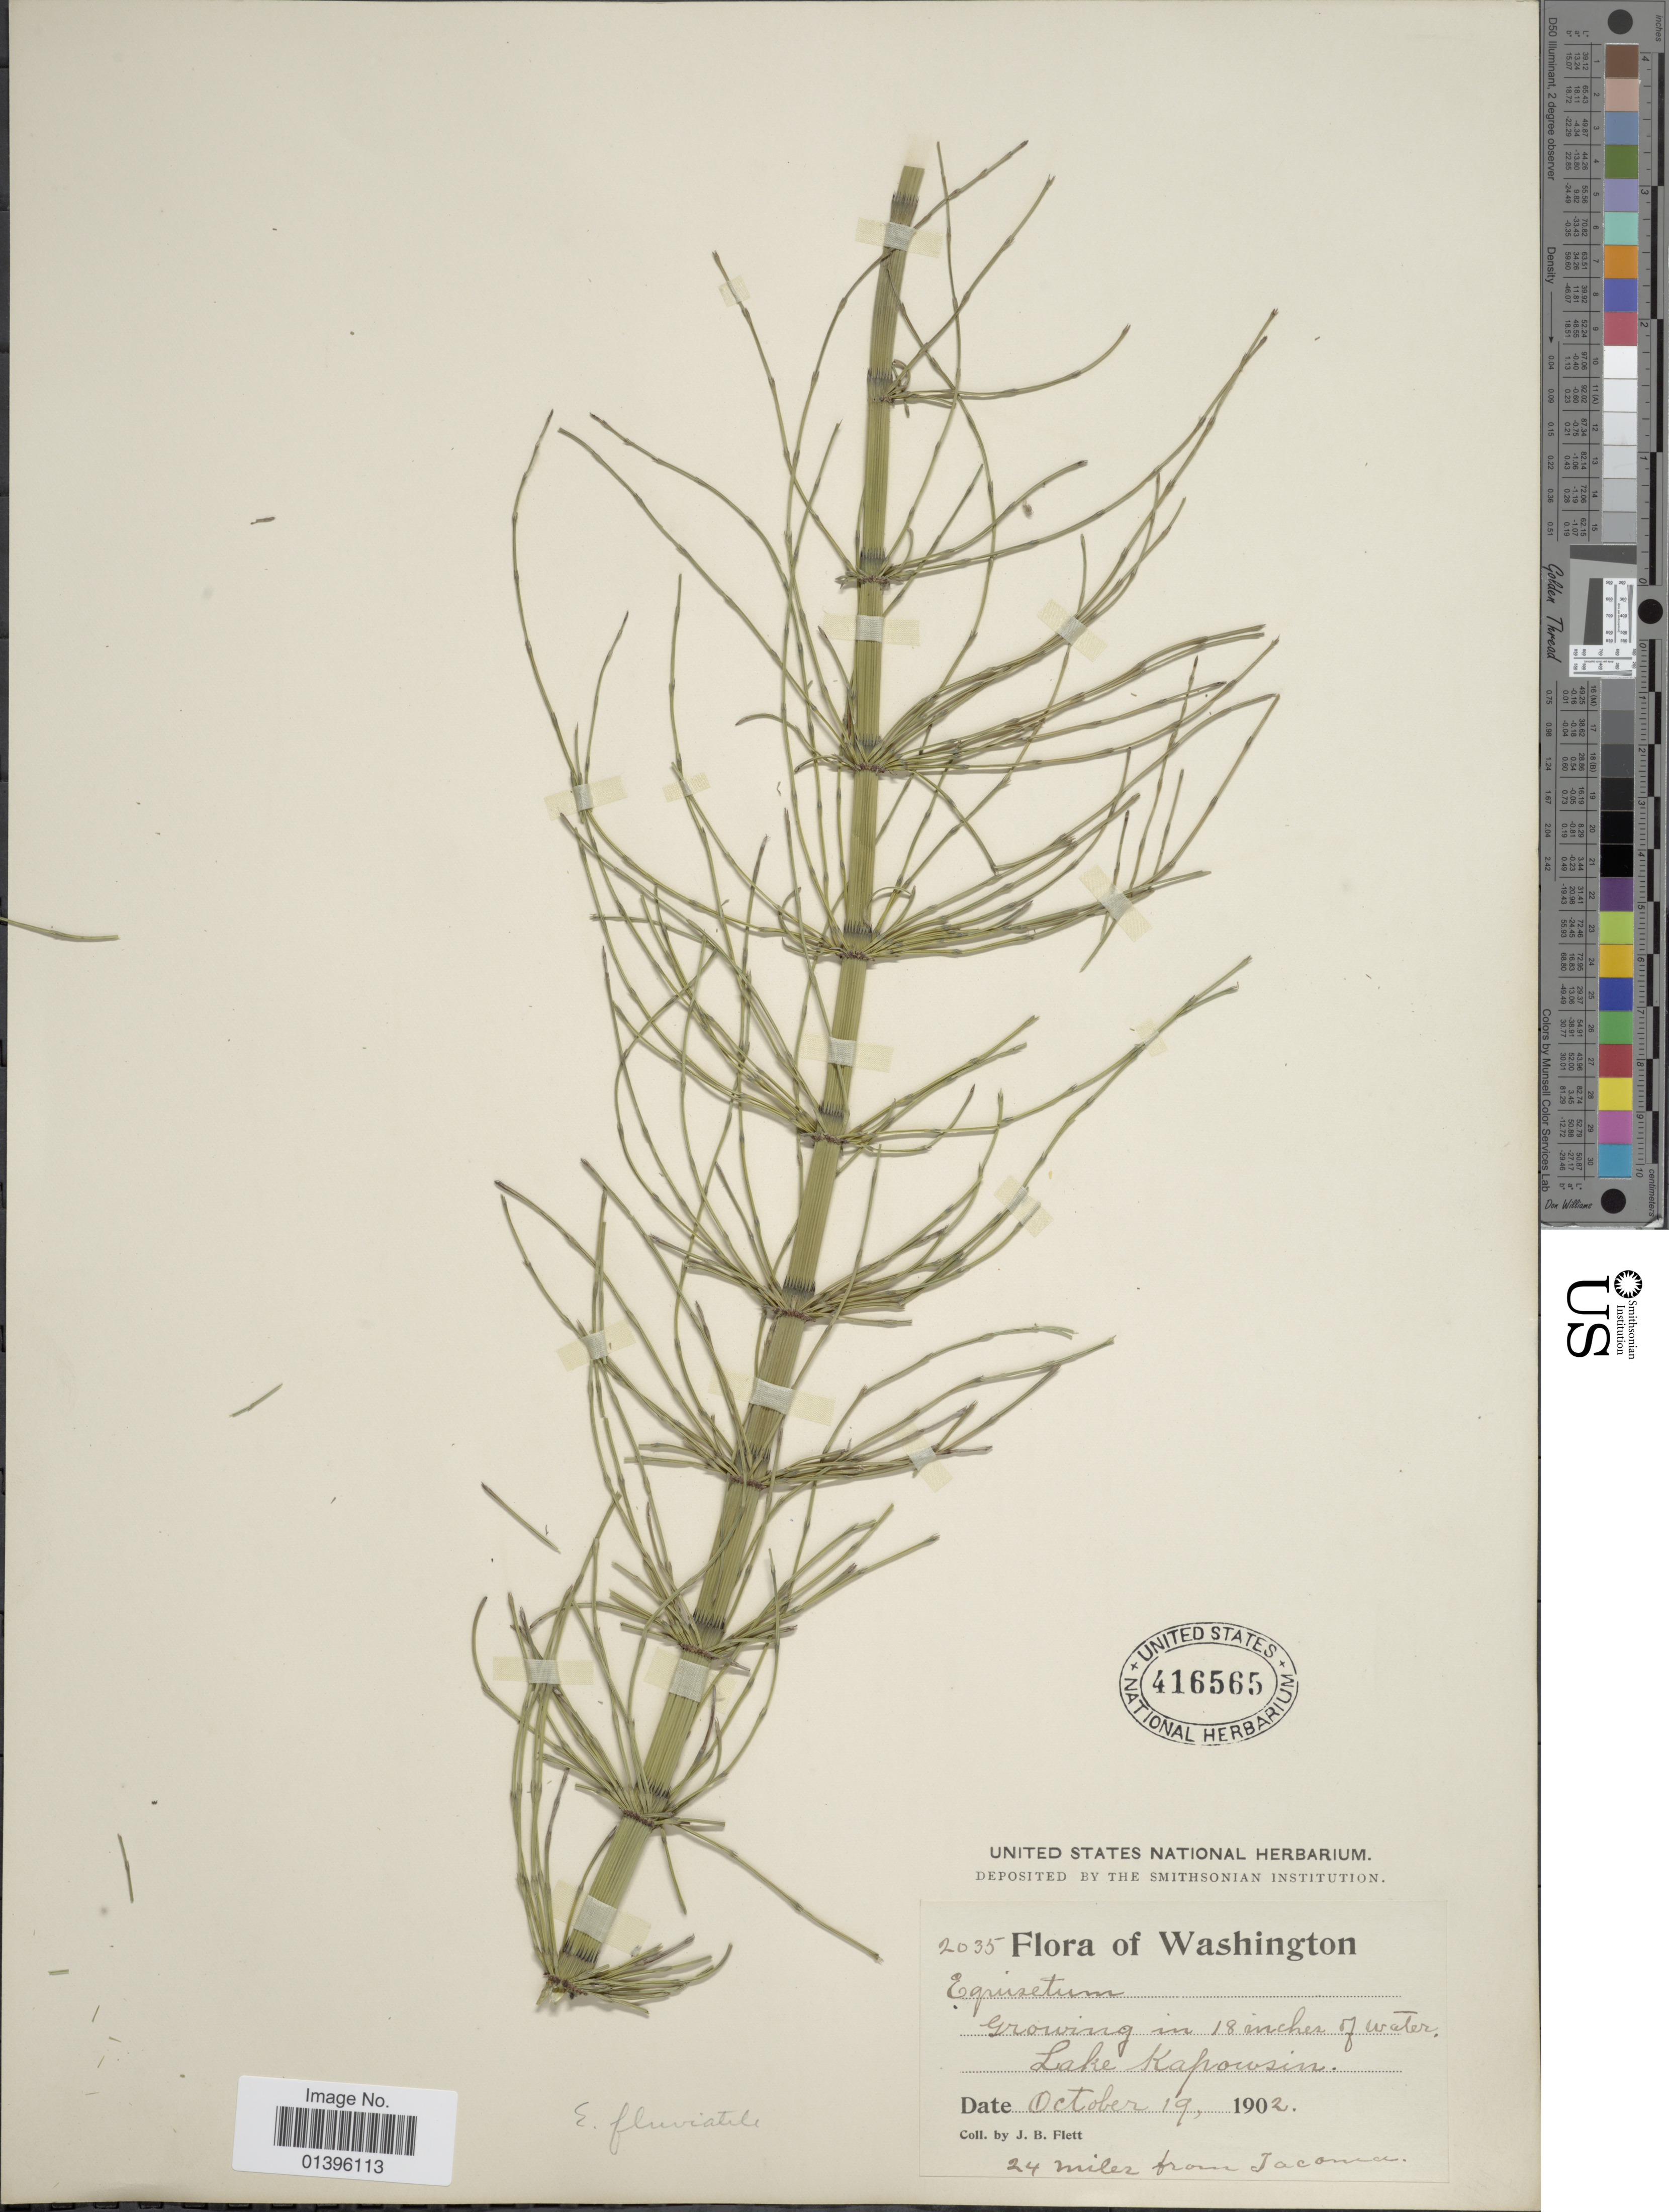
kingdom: Plantae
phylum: Tracheophyta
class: Polypodiopsida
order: Equisetales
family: Equisetaceae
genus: Equisetum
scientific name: Equisetum fluviatile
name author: L.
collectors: J. Flett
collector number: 2035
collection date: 1902-10-19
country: United States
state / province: Washington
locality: Lake Kapowsin, 24 miles from Jaconna.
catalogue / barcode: US 416565